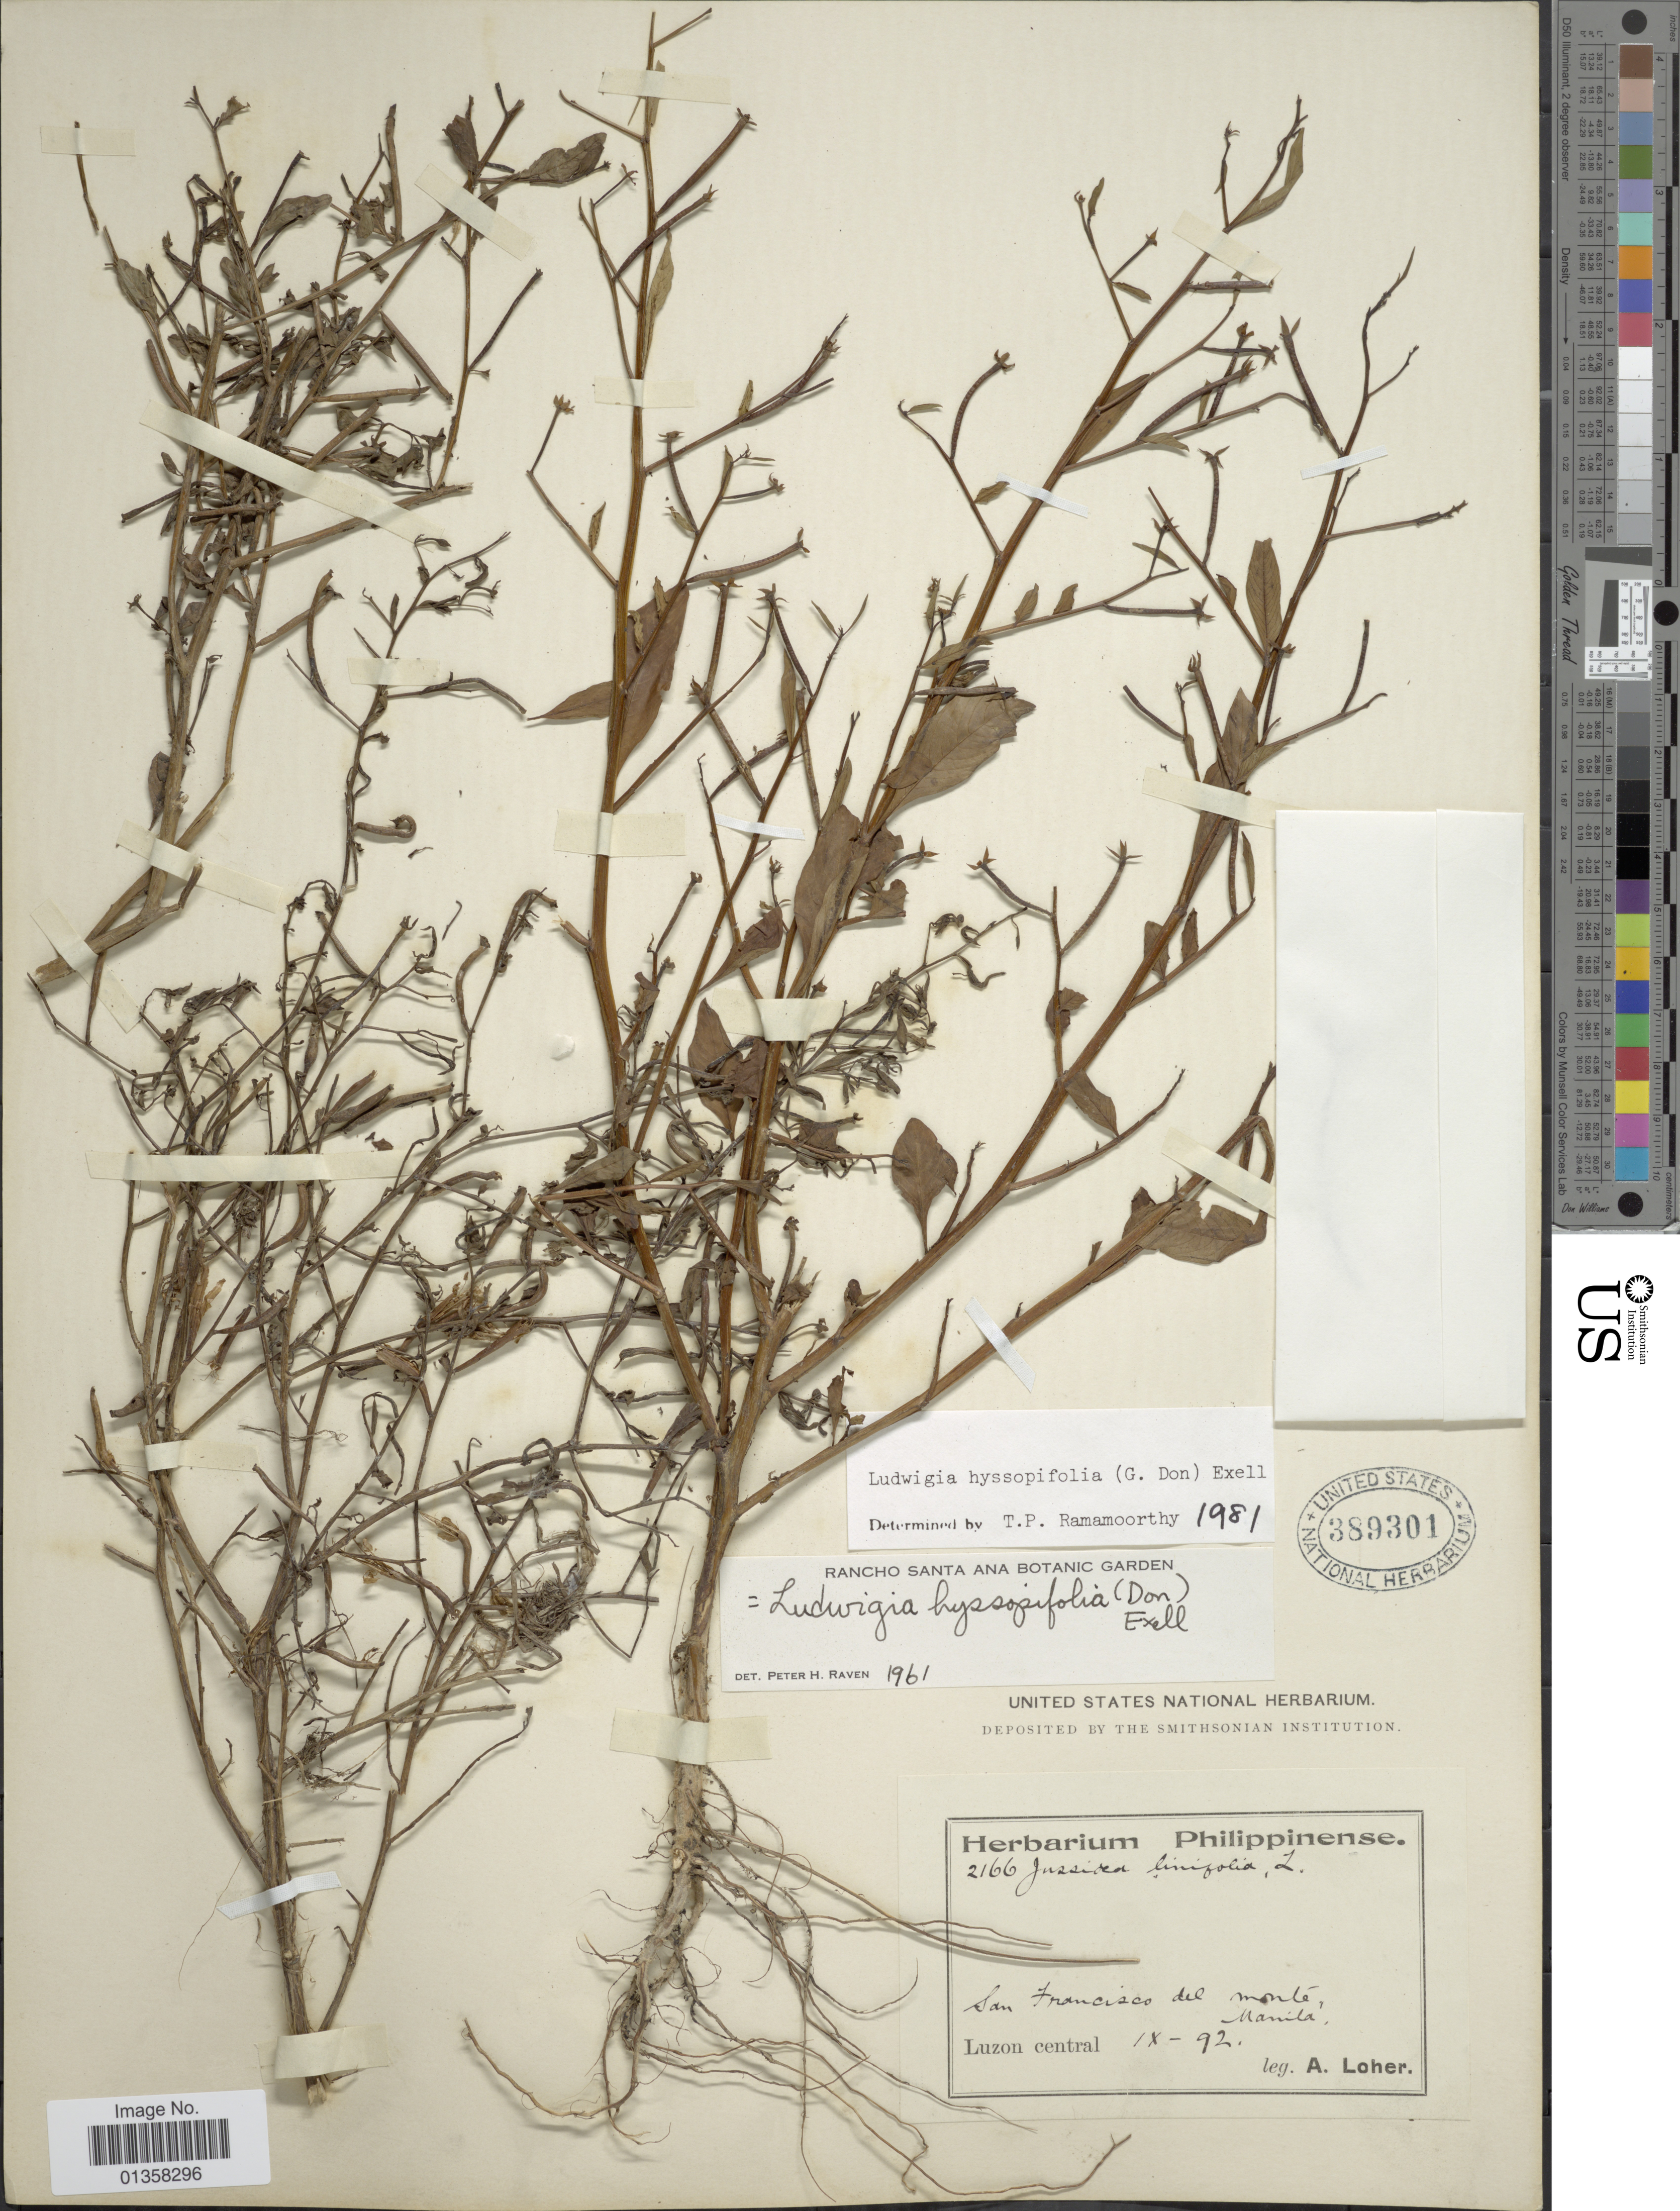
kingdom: Plantae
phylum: Tracheophyta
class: Magnoliopsida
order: Myrtales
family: Onagraceae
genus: Ludwigia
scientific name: Ludwigia hyssopifolia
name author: (G. Don) Exell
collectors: A. Loher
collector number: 2166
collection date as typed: Transcribed d/m/y: /9/92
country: Philippines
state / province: Central Luzon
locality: San Francisco del monte, Manila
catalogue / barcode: US 389301